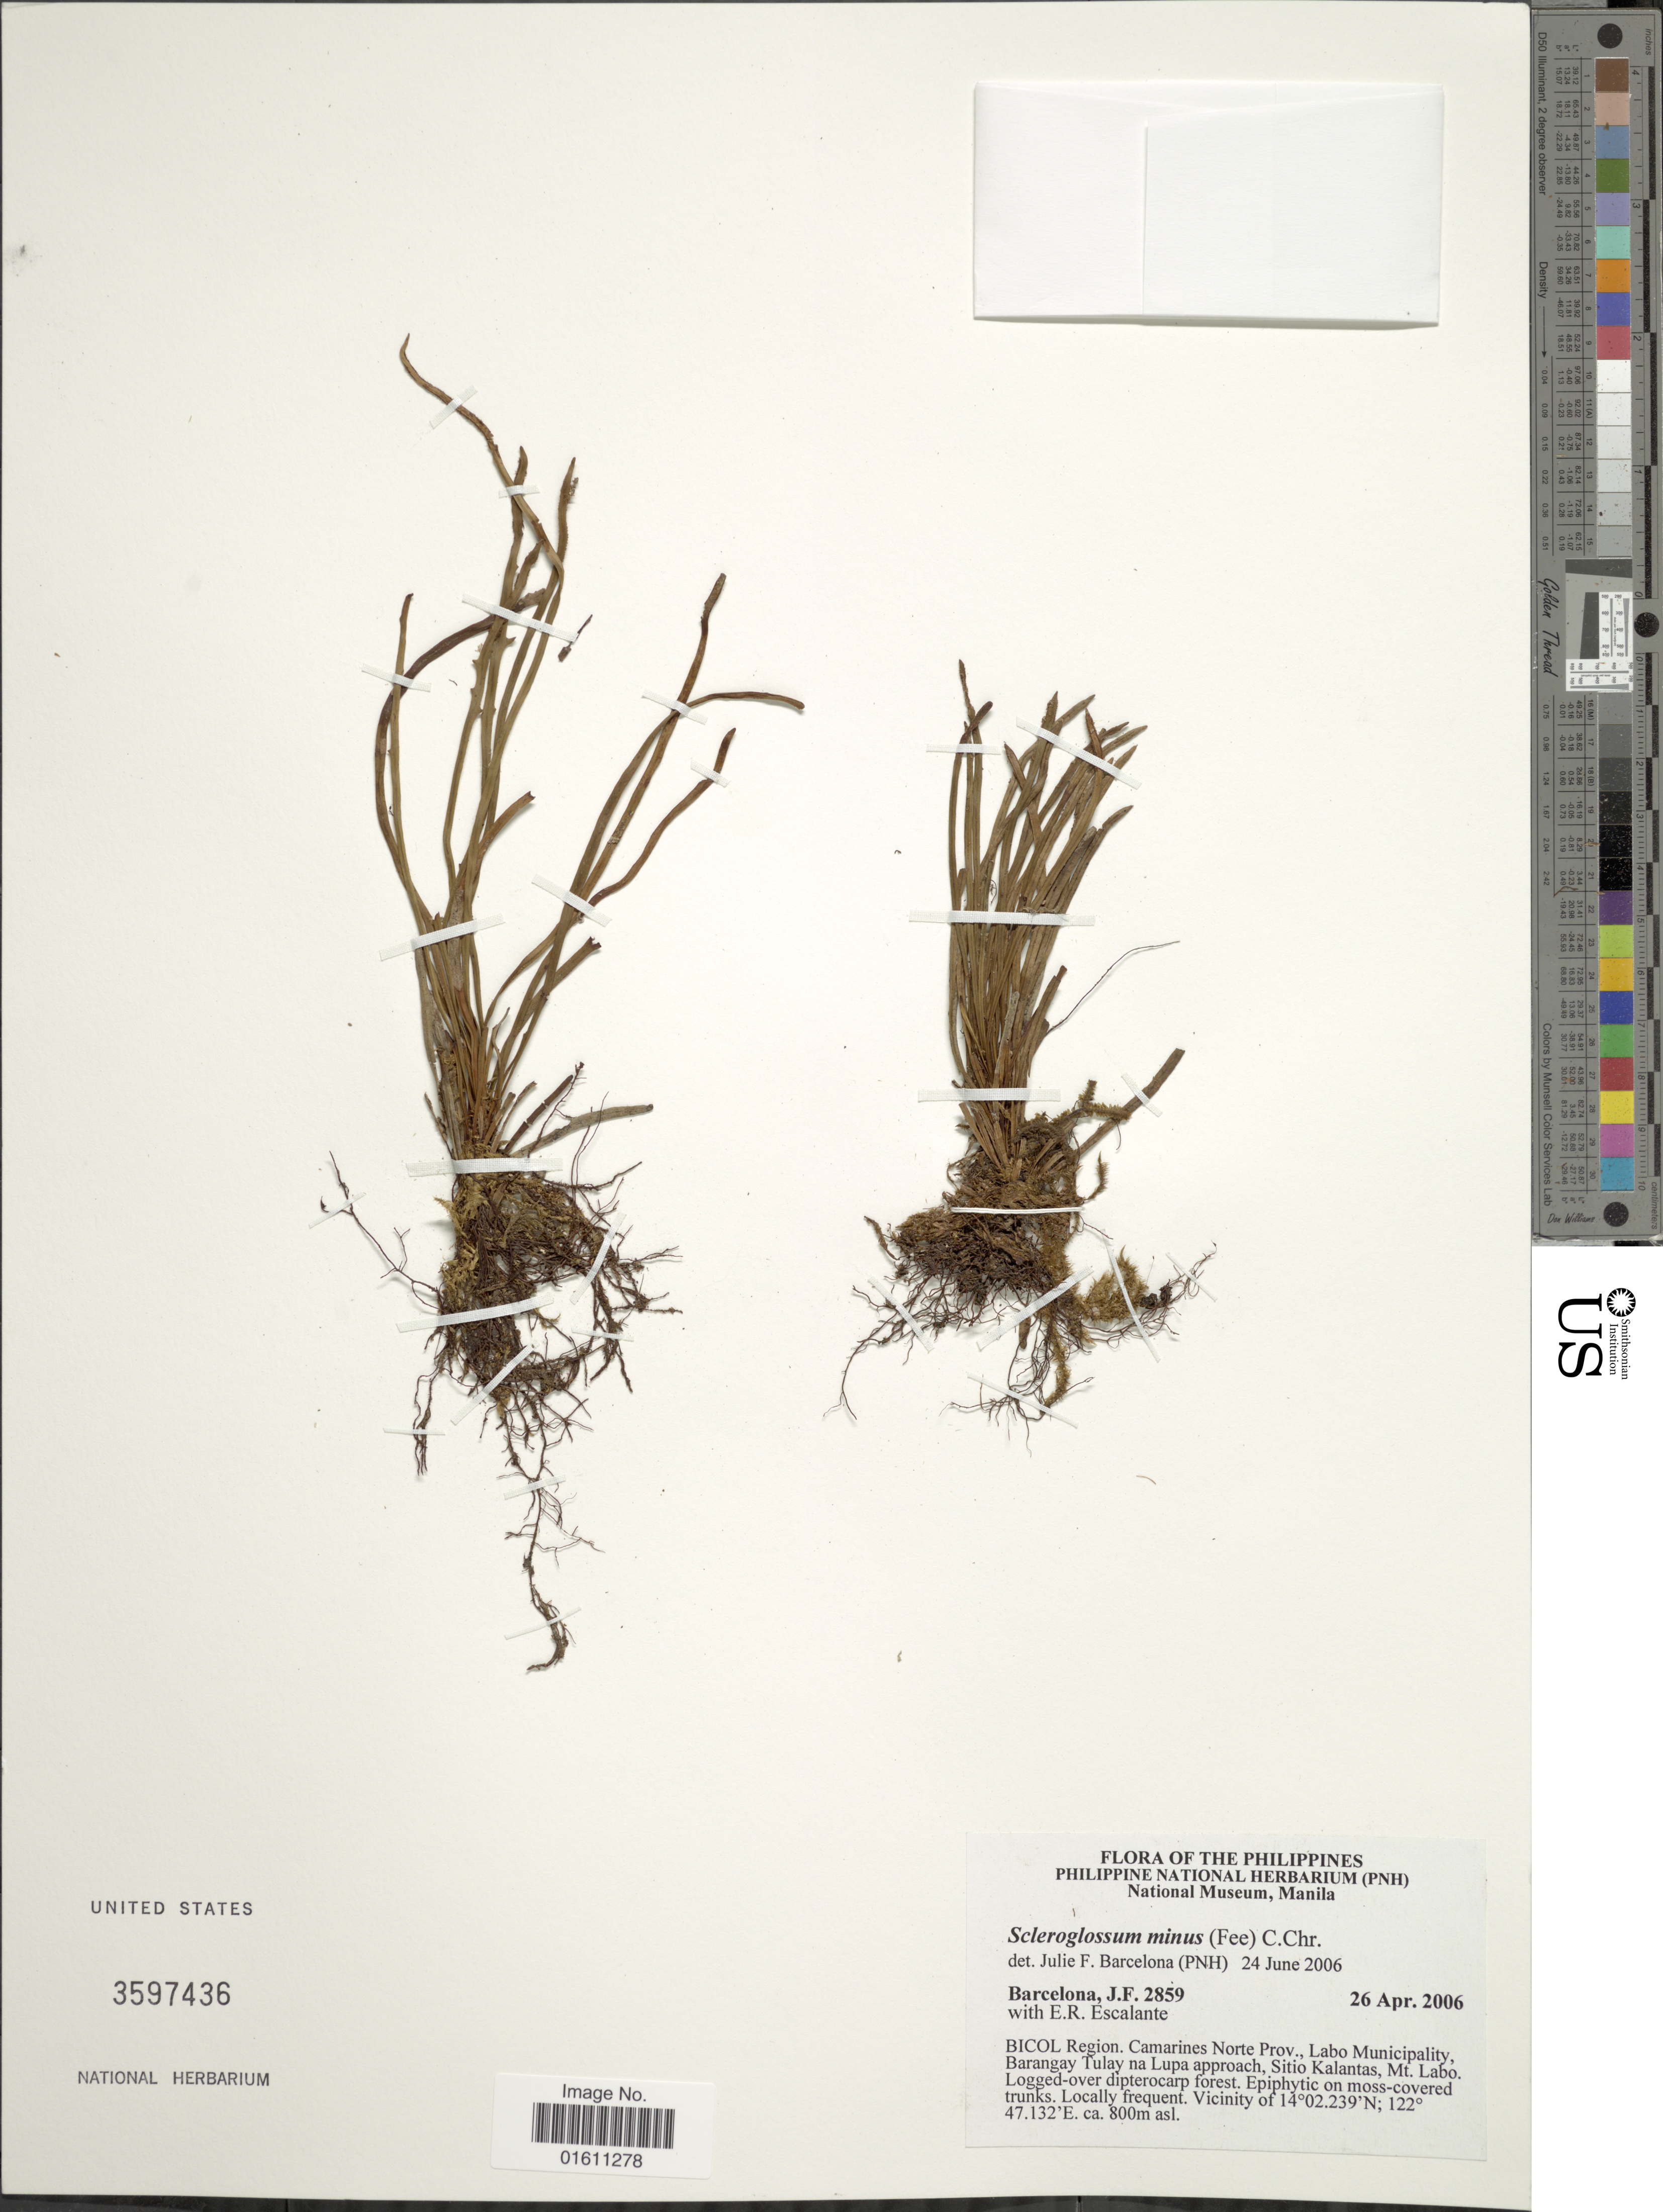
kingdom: Plantae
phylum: Tracheophyta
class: Polypodiopsida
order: Polypodiales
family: Polypodiaceae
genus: Scleroglossum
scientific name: Scleroglossum minus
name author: (Fée) C. Chr.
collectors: J. F. Barcelona & E. Escalante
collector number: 2859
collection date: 2006-04-26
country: Philippines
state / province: Bicol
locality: The Philippines, Bicol Region. Camarines Norte Prov., Labo Municipality, Barangay Tulay na Lupa approach, Sitio Kalantas, Mt. Labo.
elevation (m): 800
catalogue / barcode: US 3597436